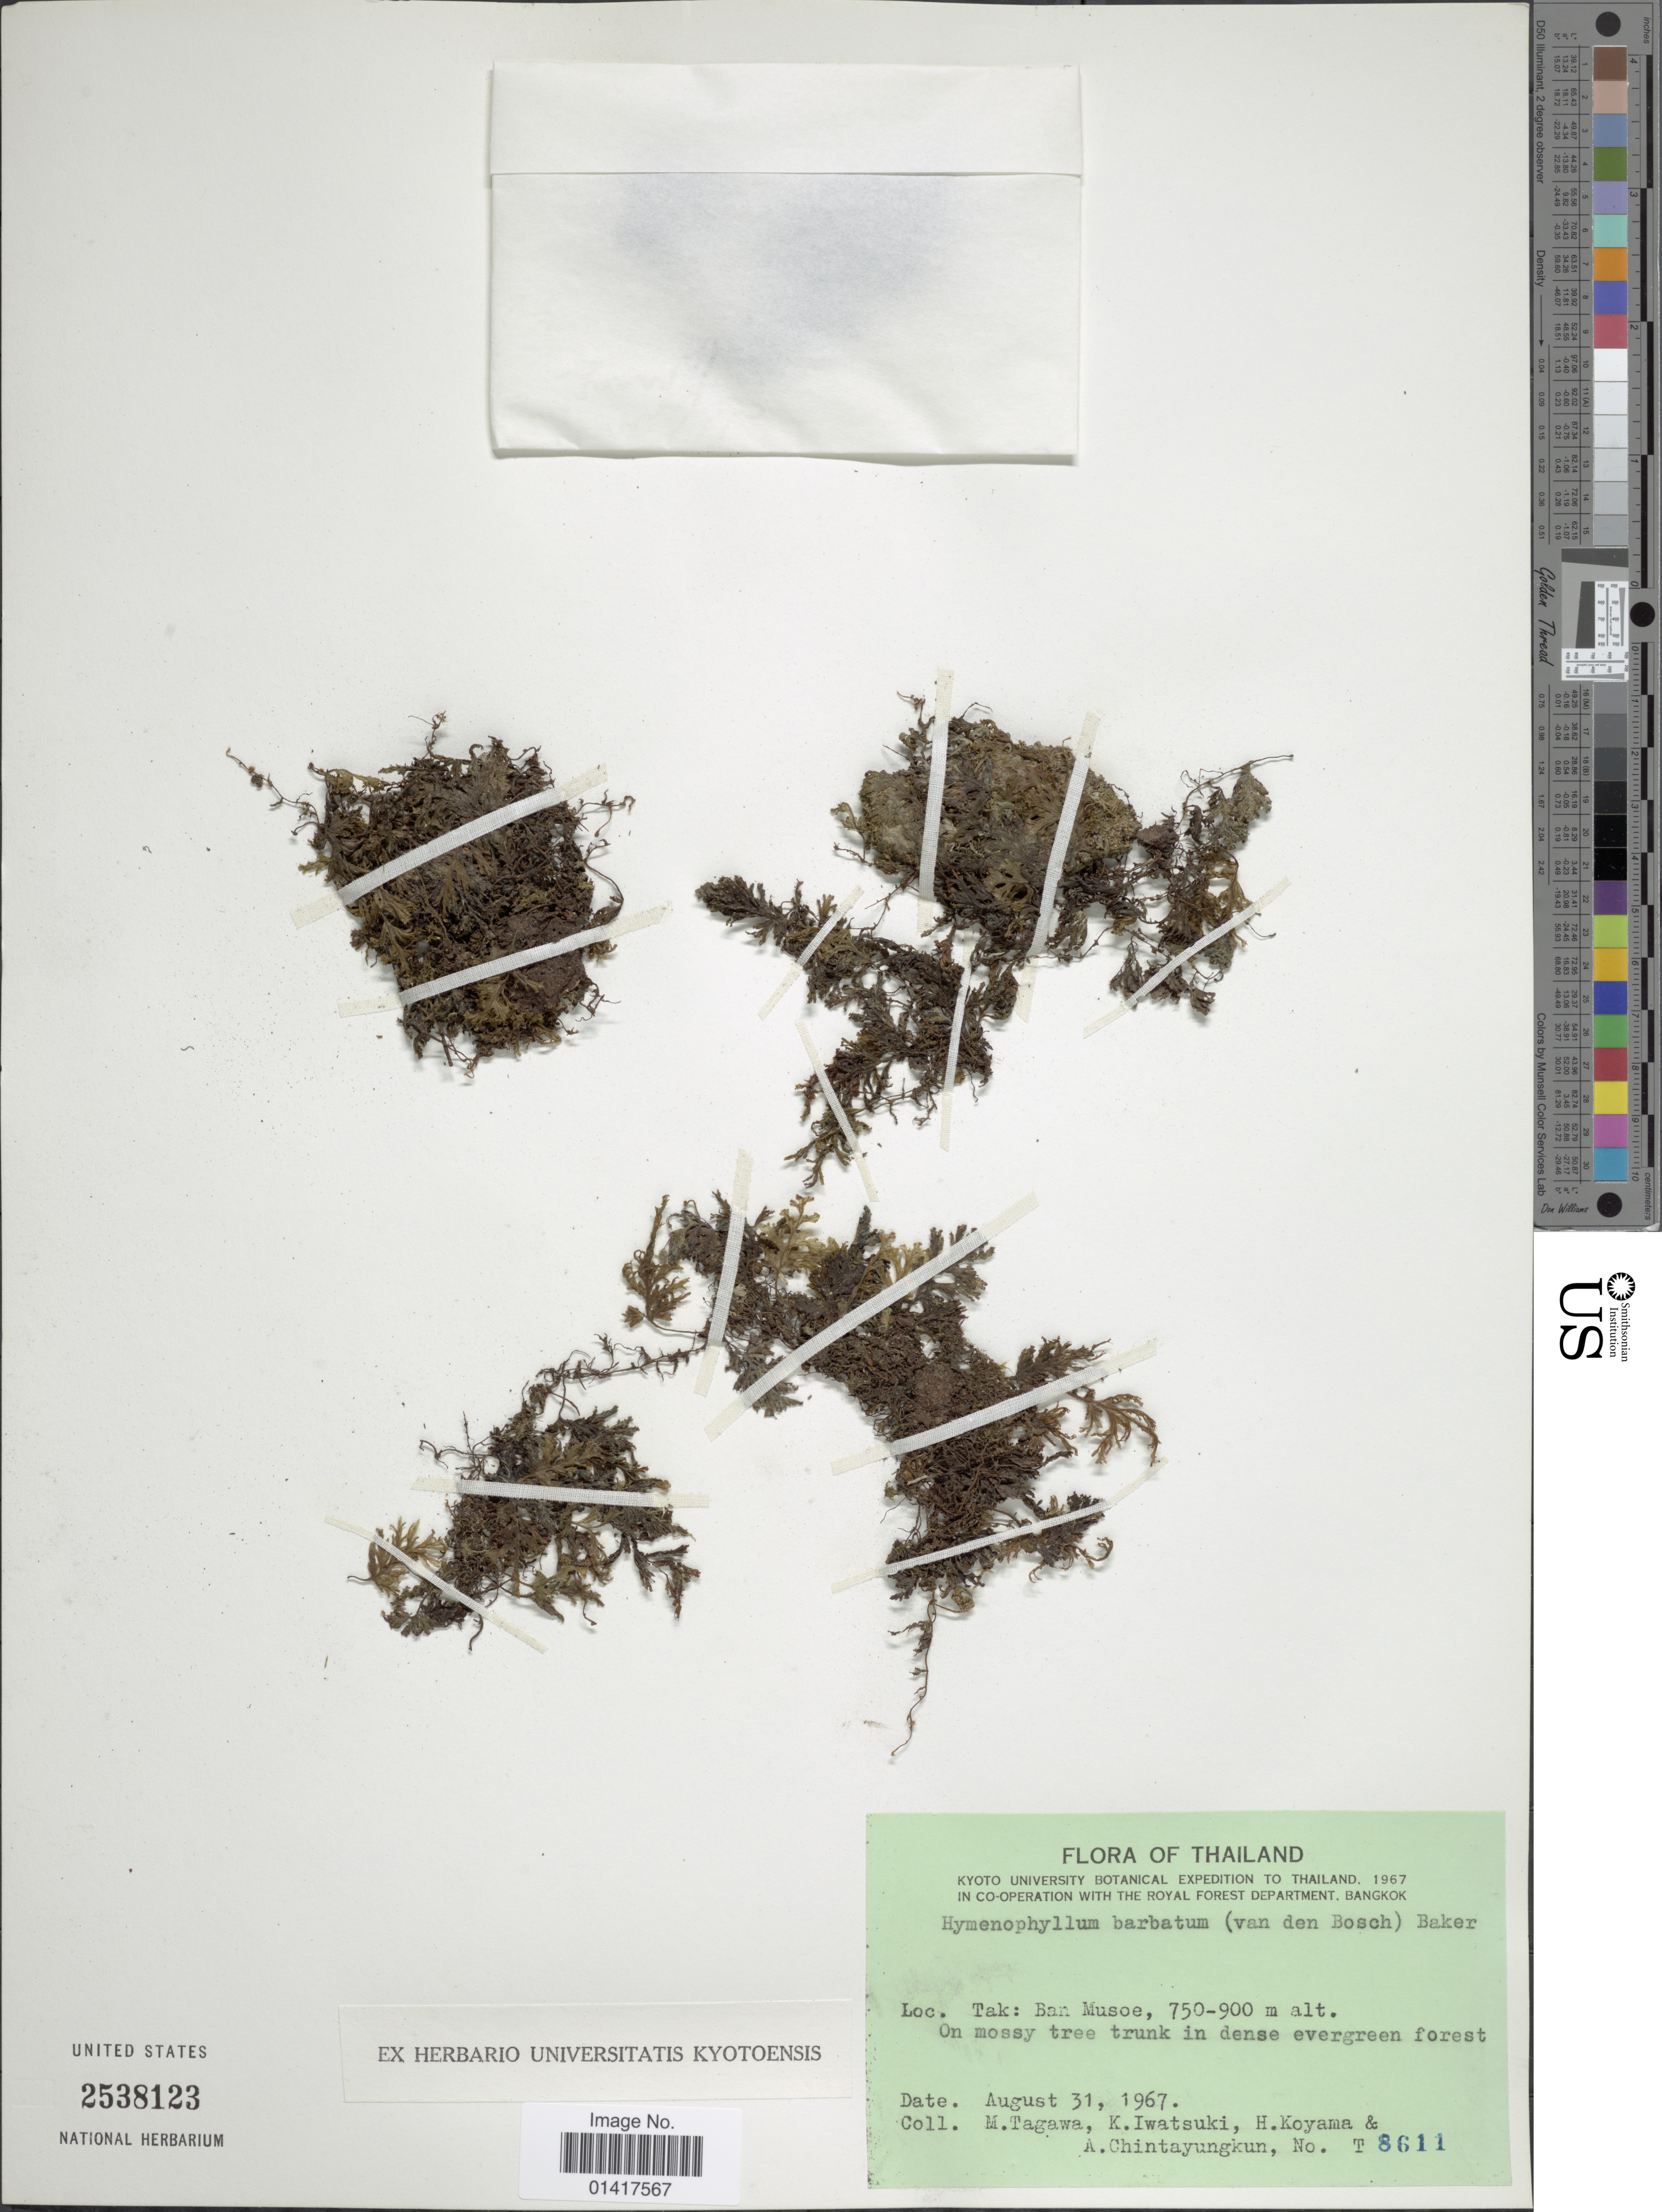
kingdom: Plantae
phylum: Tracheophyta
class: Polypodiopsida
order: Hymenophyllales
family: Hymenophyllaceae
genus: Hymenophyllum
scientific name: Hymenophyllum barbatum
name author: (Bosch) Baker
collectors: M. Tagawa, K. Iwatsuki, H. Koyama & A. Chintayungkun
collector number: T8611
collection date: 1967-08-31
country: Thailand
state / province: Tak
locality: Ban Musoe. Bangkok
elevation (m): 750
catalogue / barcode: US 2538123